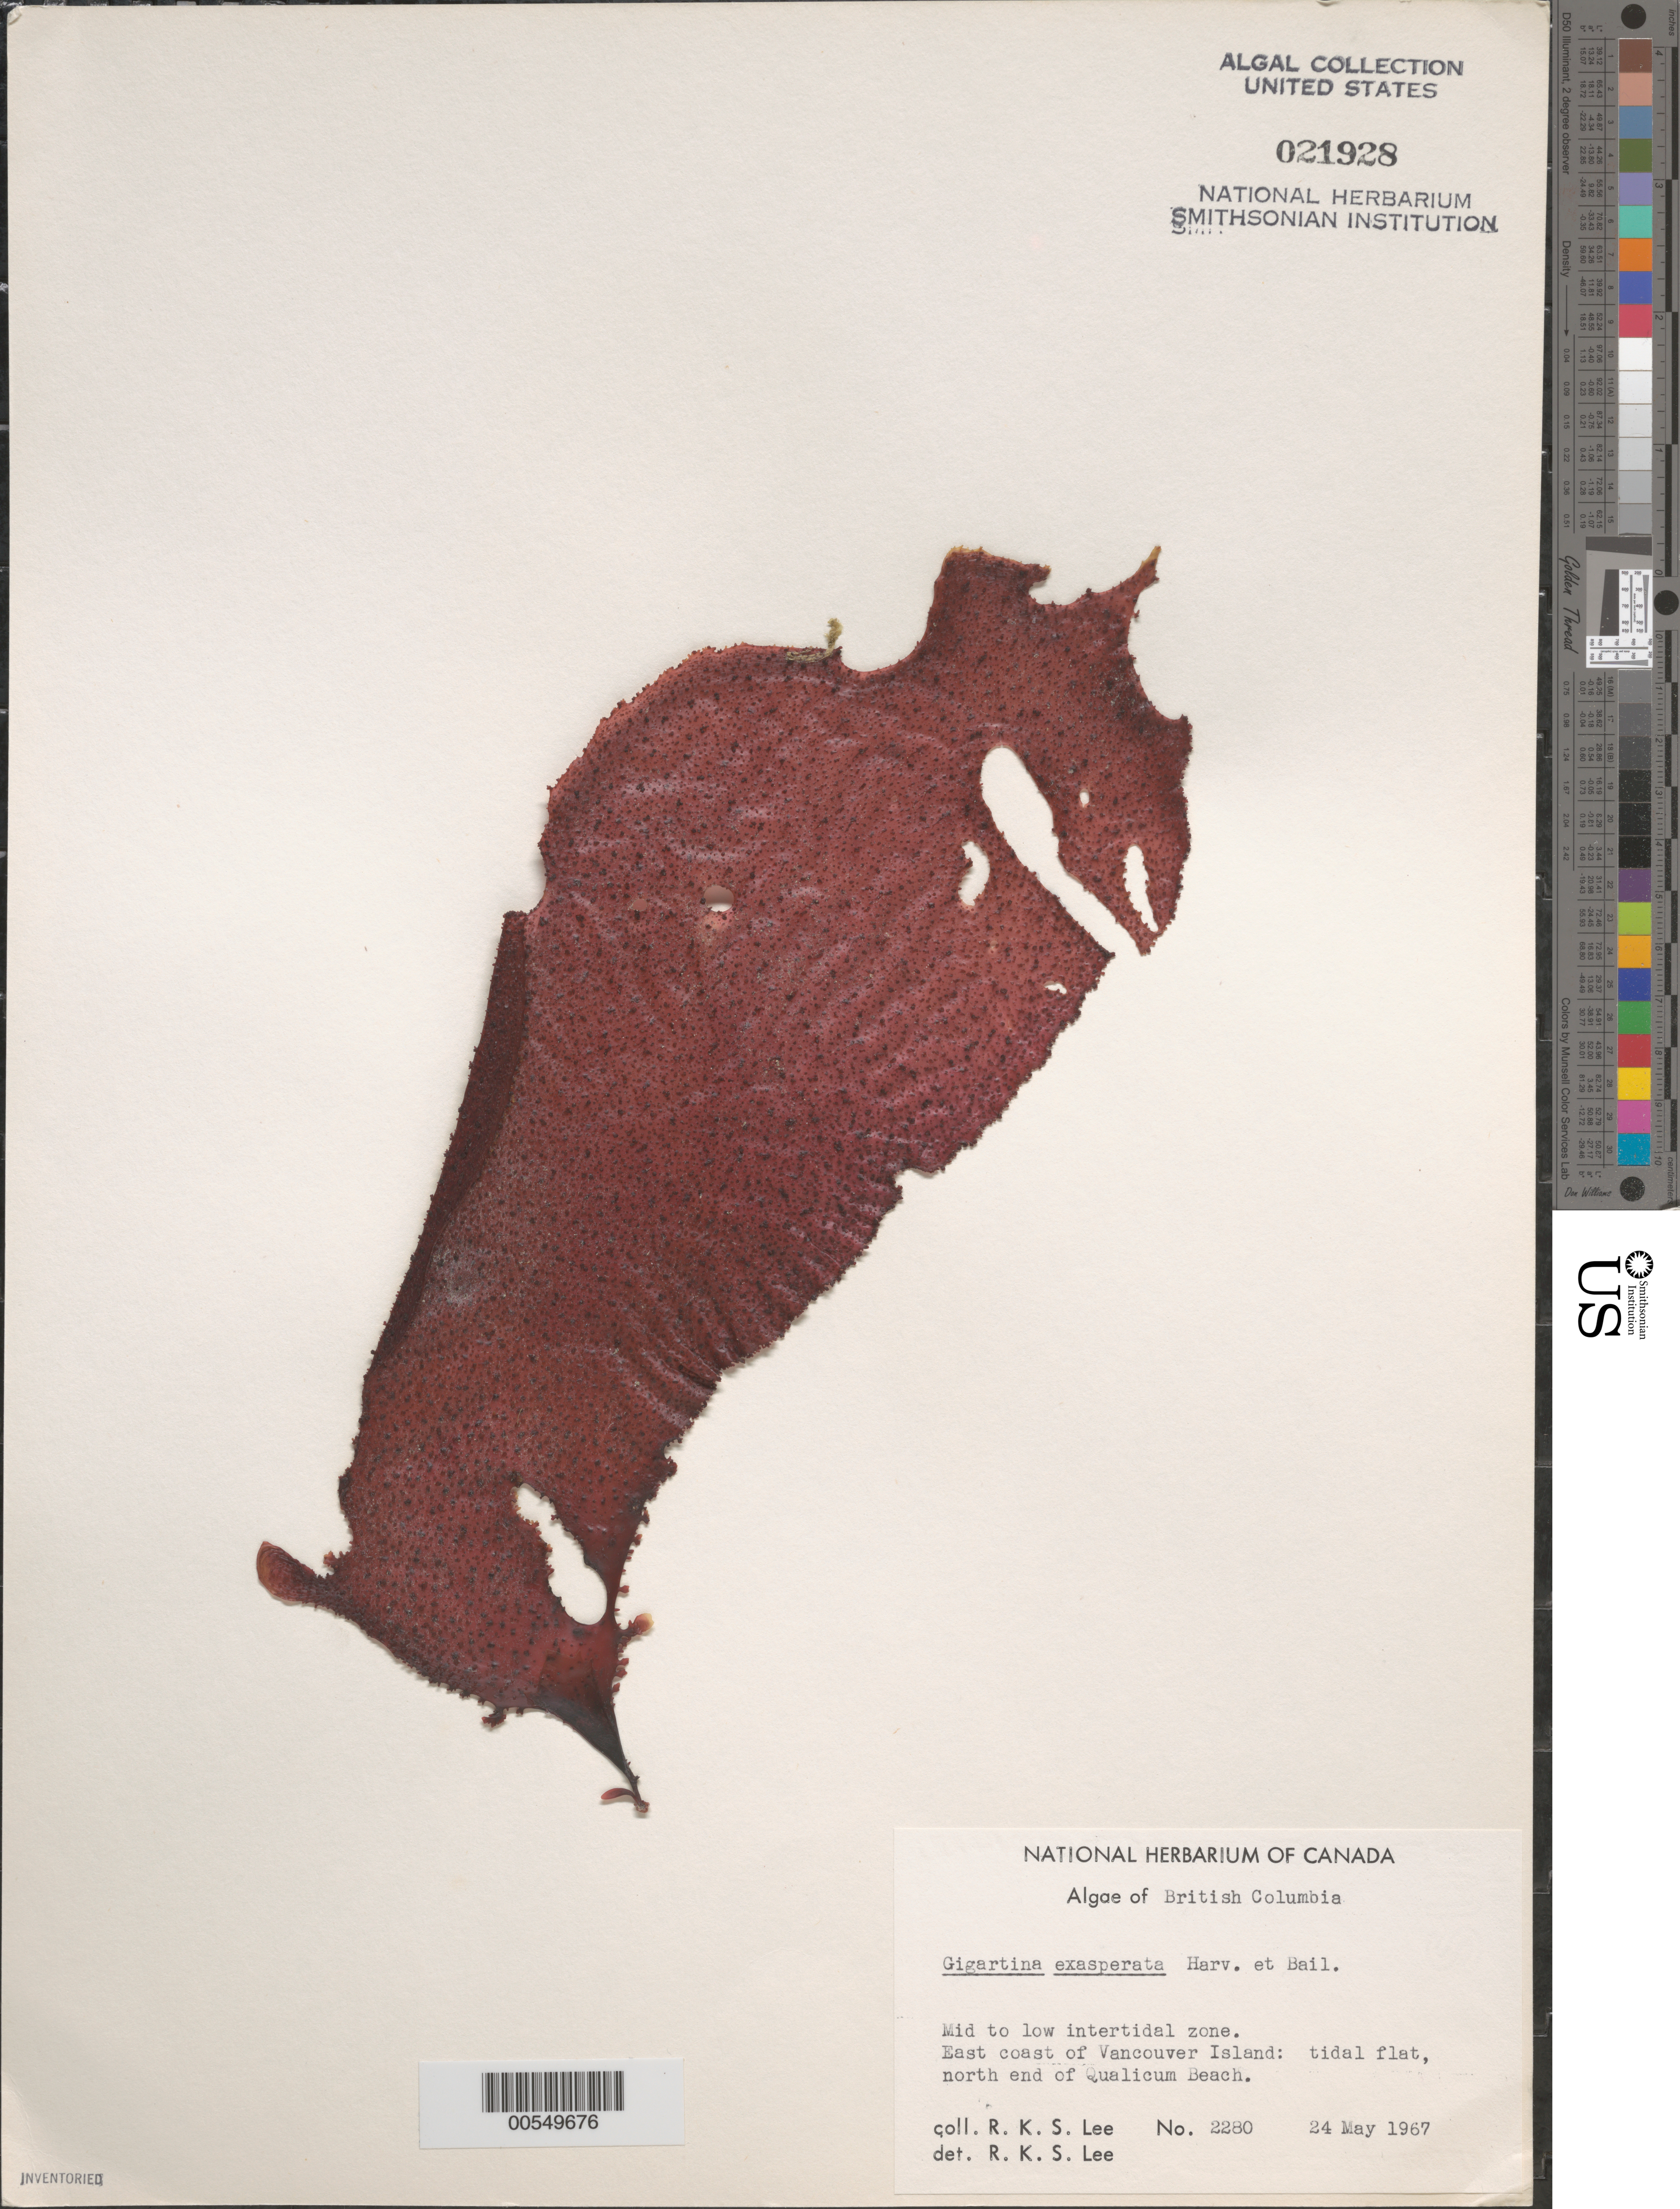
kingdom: Plantae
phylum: Rhodophyta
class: Florideophyceae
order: Gigartinales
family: Gigartinaceae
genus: Chondracanthus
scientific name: Chondracanthus exasperatus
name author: (Harv. & J. Bailey) J.R. Hughey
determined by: Algae name updating Project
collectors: R. Lee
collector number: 2280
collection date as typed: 24 May 1967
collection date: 1967-05-24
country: Canada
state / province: British Columbia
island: Vancouver Island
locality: Qualicum Beach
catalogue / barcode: US 21928